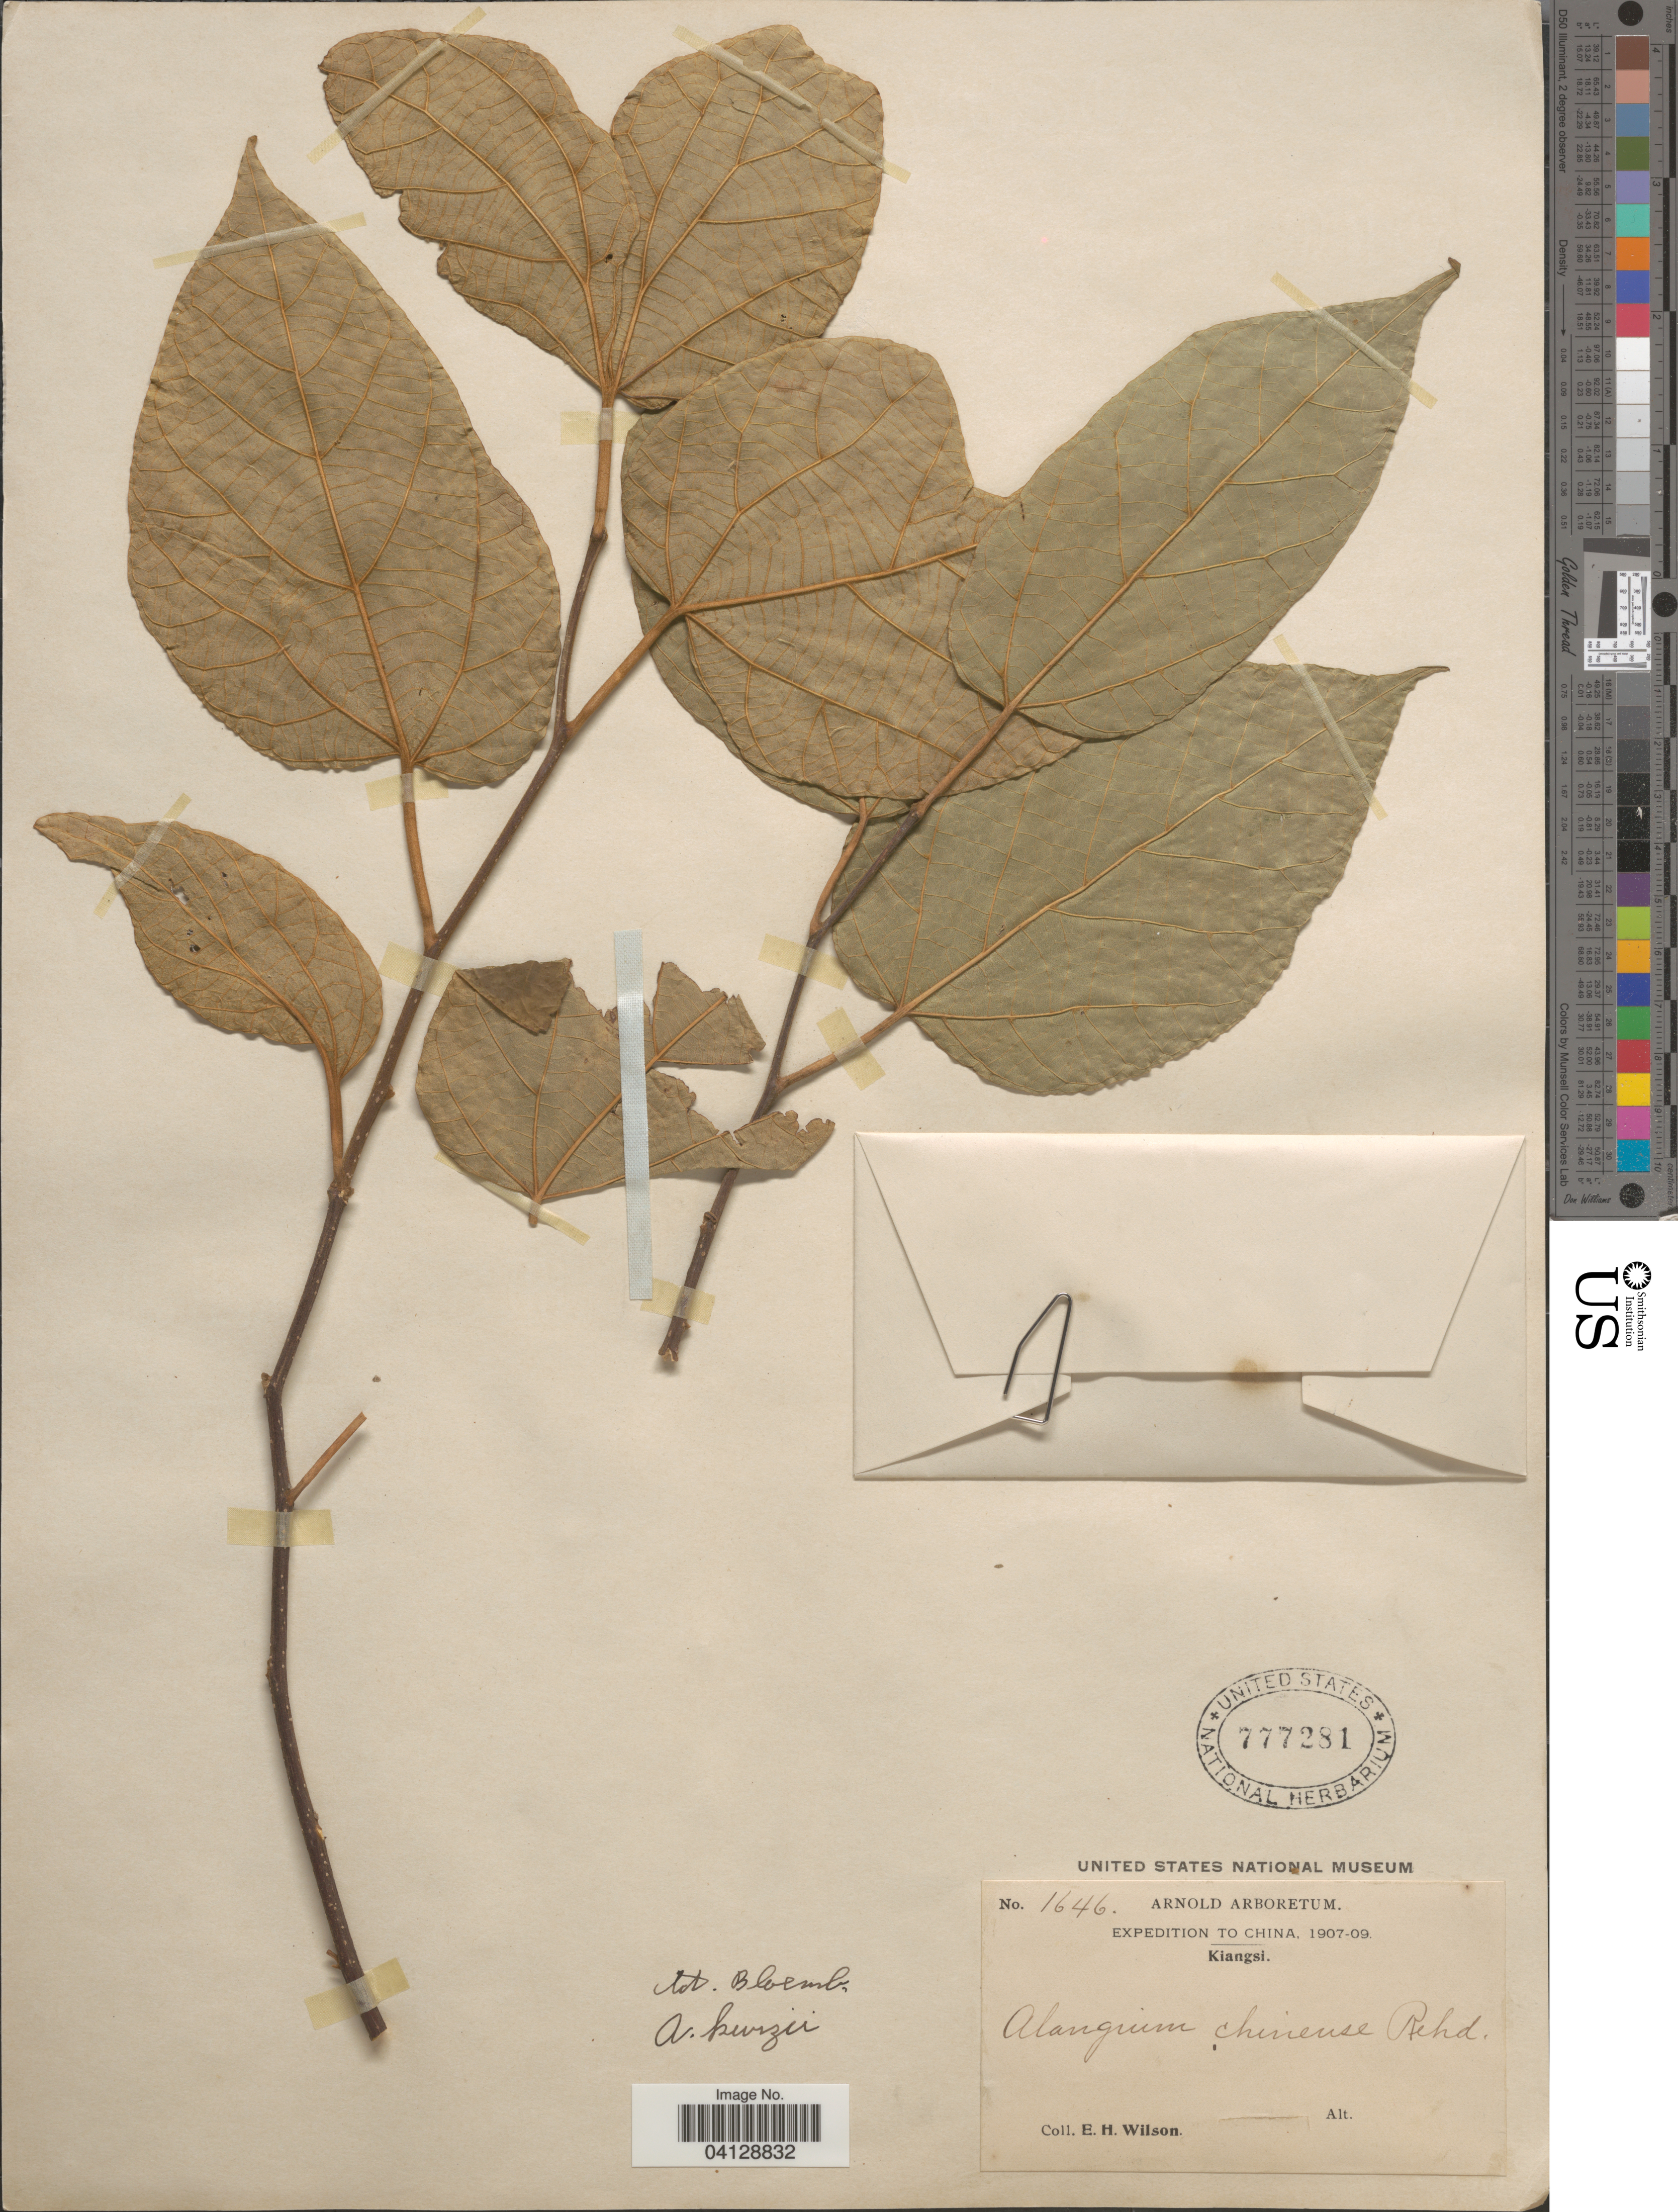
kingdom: Plantae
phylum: Tracheophyta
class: Magnoliopsida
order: Cornales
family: Cornaceae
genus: Alangium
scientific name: Alangium kurzii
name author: Craib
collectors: E. Wilson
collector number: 1646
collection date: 1907/1909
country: China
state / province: Jiangxi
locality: Expedition to China, 1907-09. Kiangsi.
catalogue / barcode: US 777281